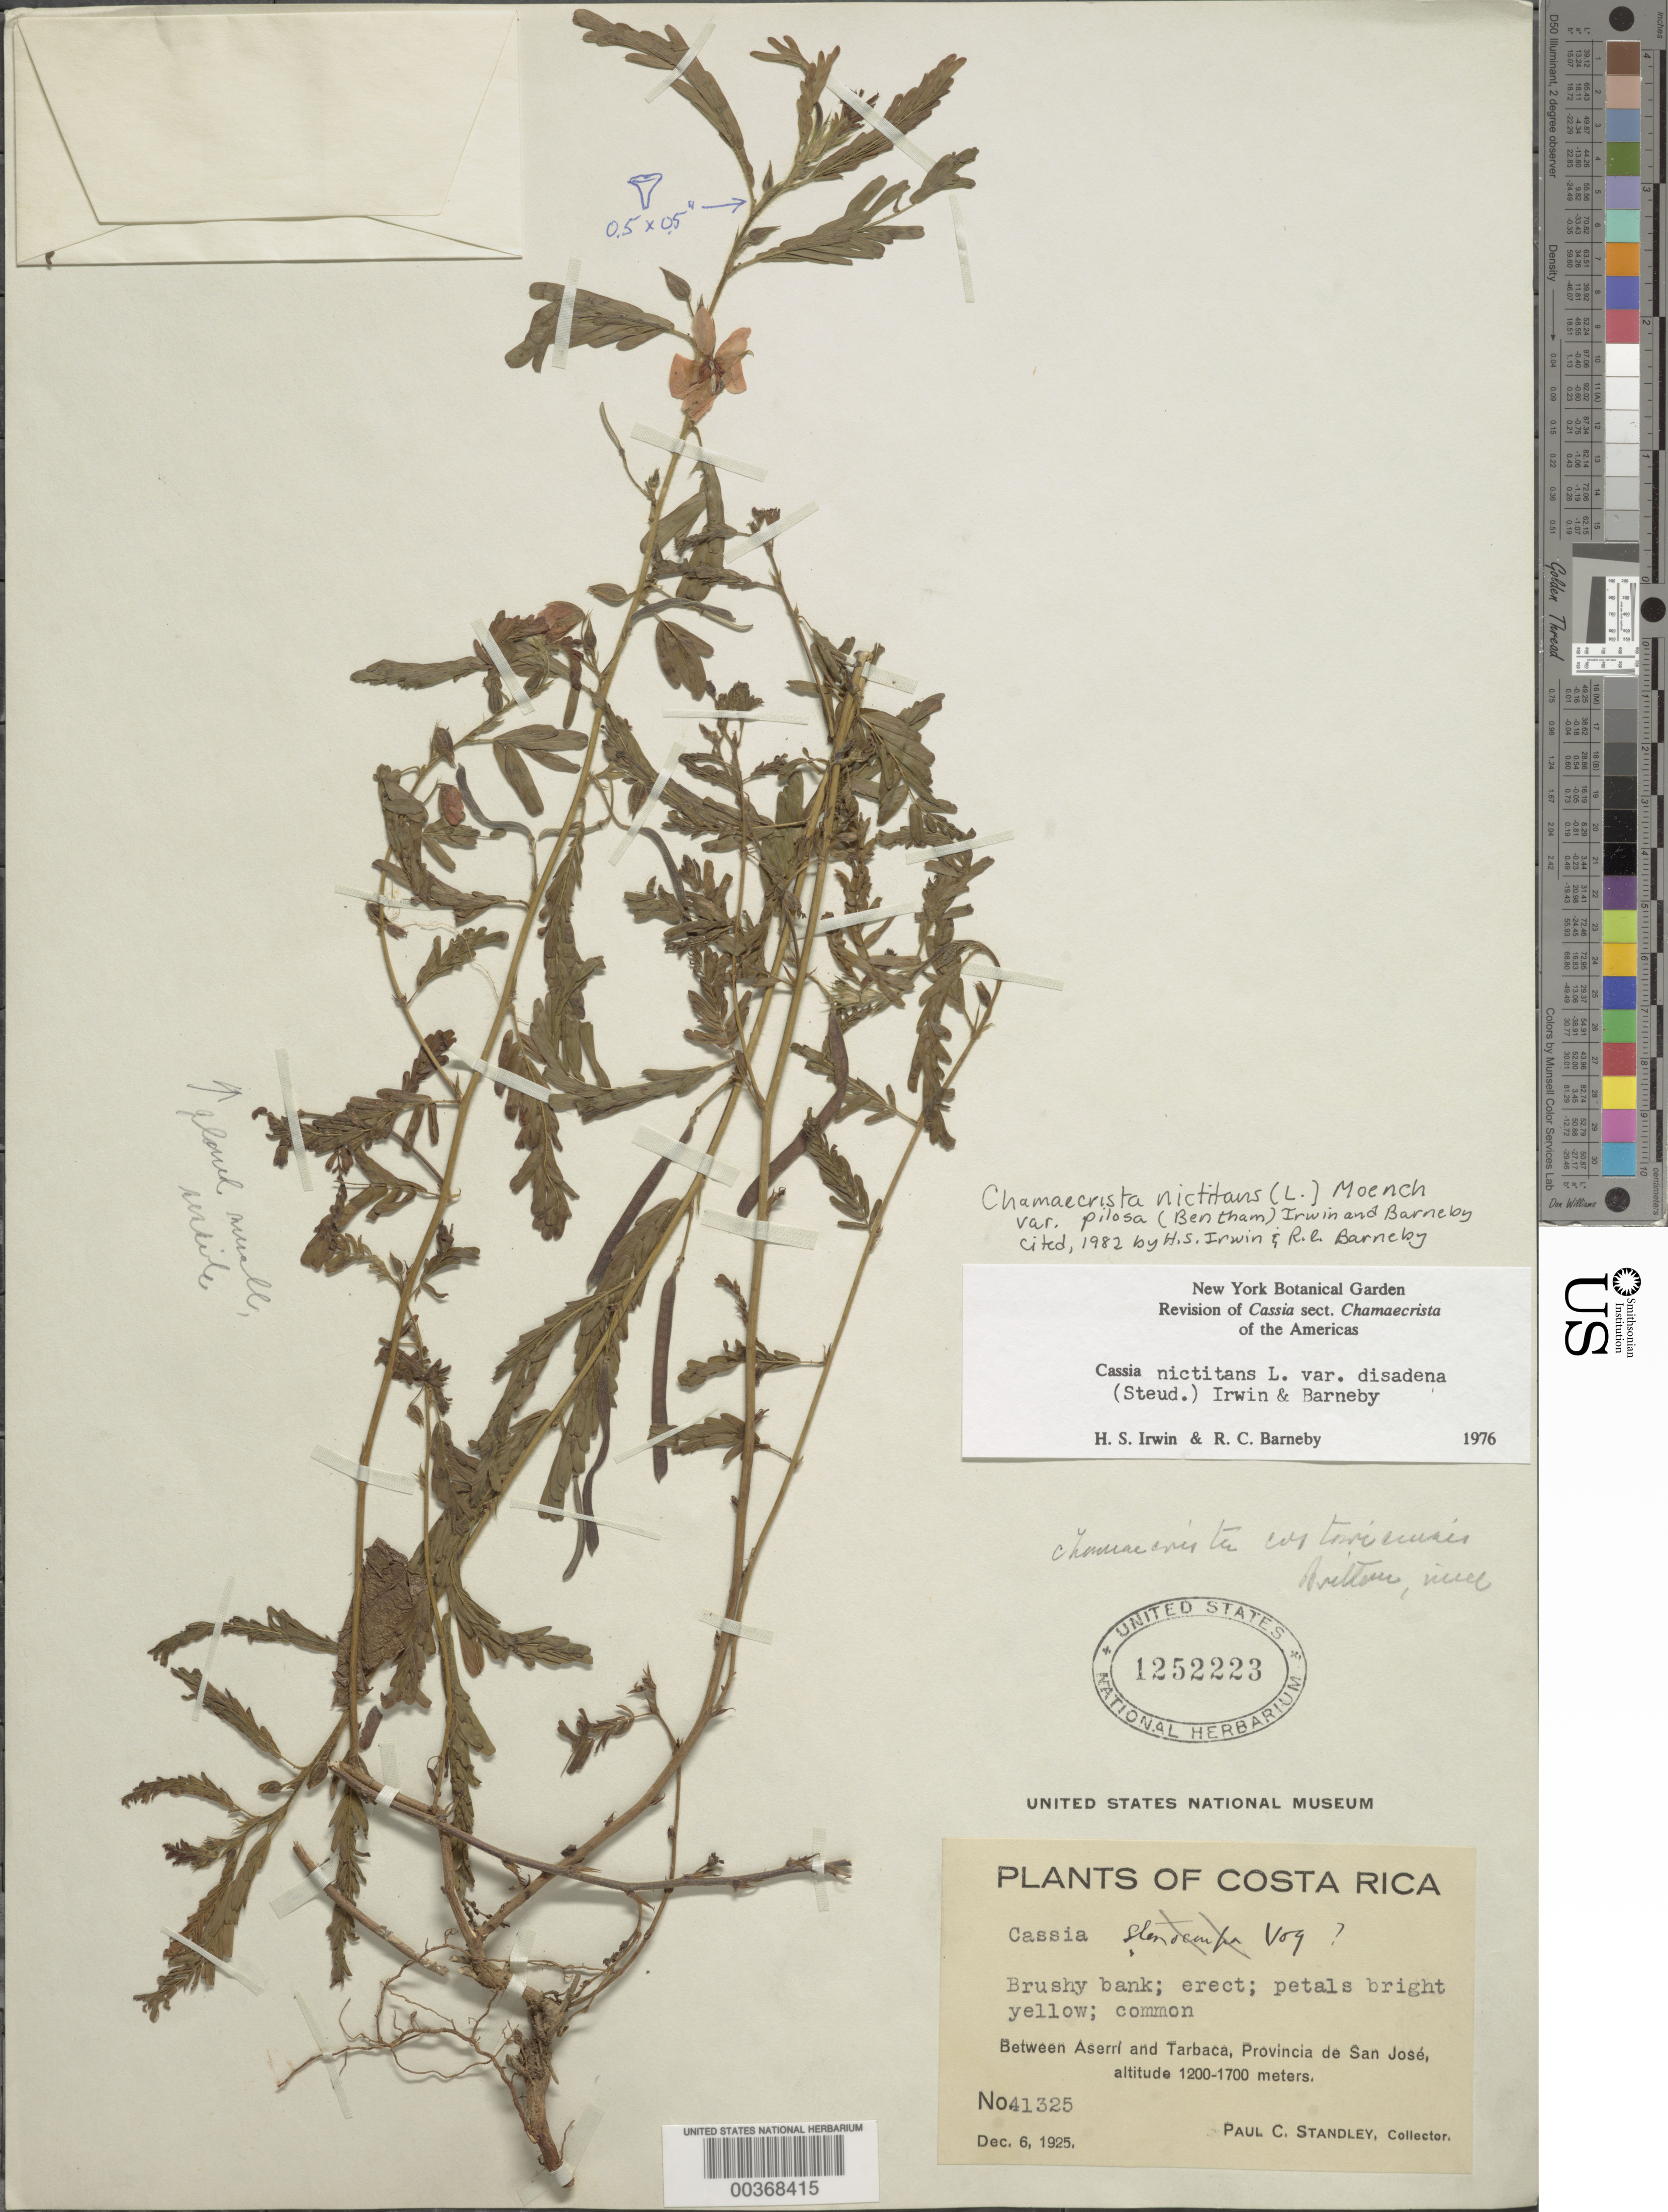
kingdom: Plantae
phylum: Tracheophyta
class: Magnoliopsida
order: Fabales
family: Fabaceae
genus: Chamaecrista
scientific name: Chamaecrista nictitans var. pilosa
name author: (Benth.) H.S. Irwin & Barneby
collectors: P. C. Standley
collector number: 41325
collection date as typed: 06 Dec 1925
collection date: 1925-12-06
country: Costa Rica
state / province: San José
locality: Between aserri and tarbaca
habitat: Brushy bank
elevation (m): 1200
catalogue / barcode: US 1252223